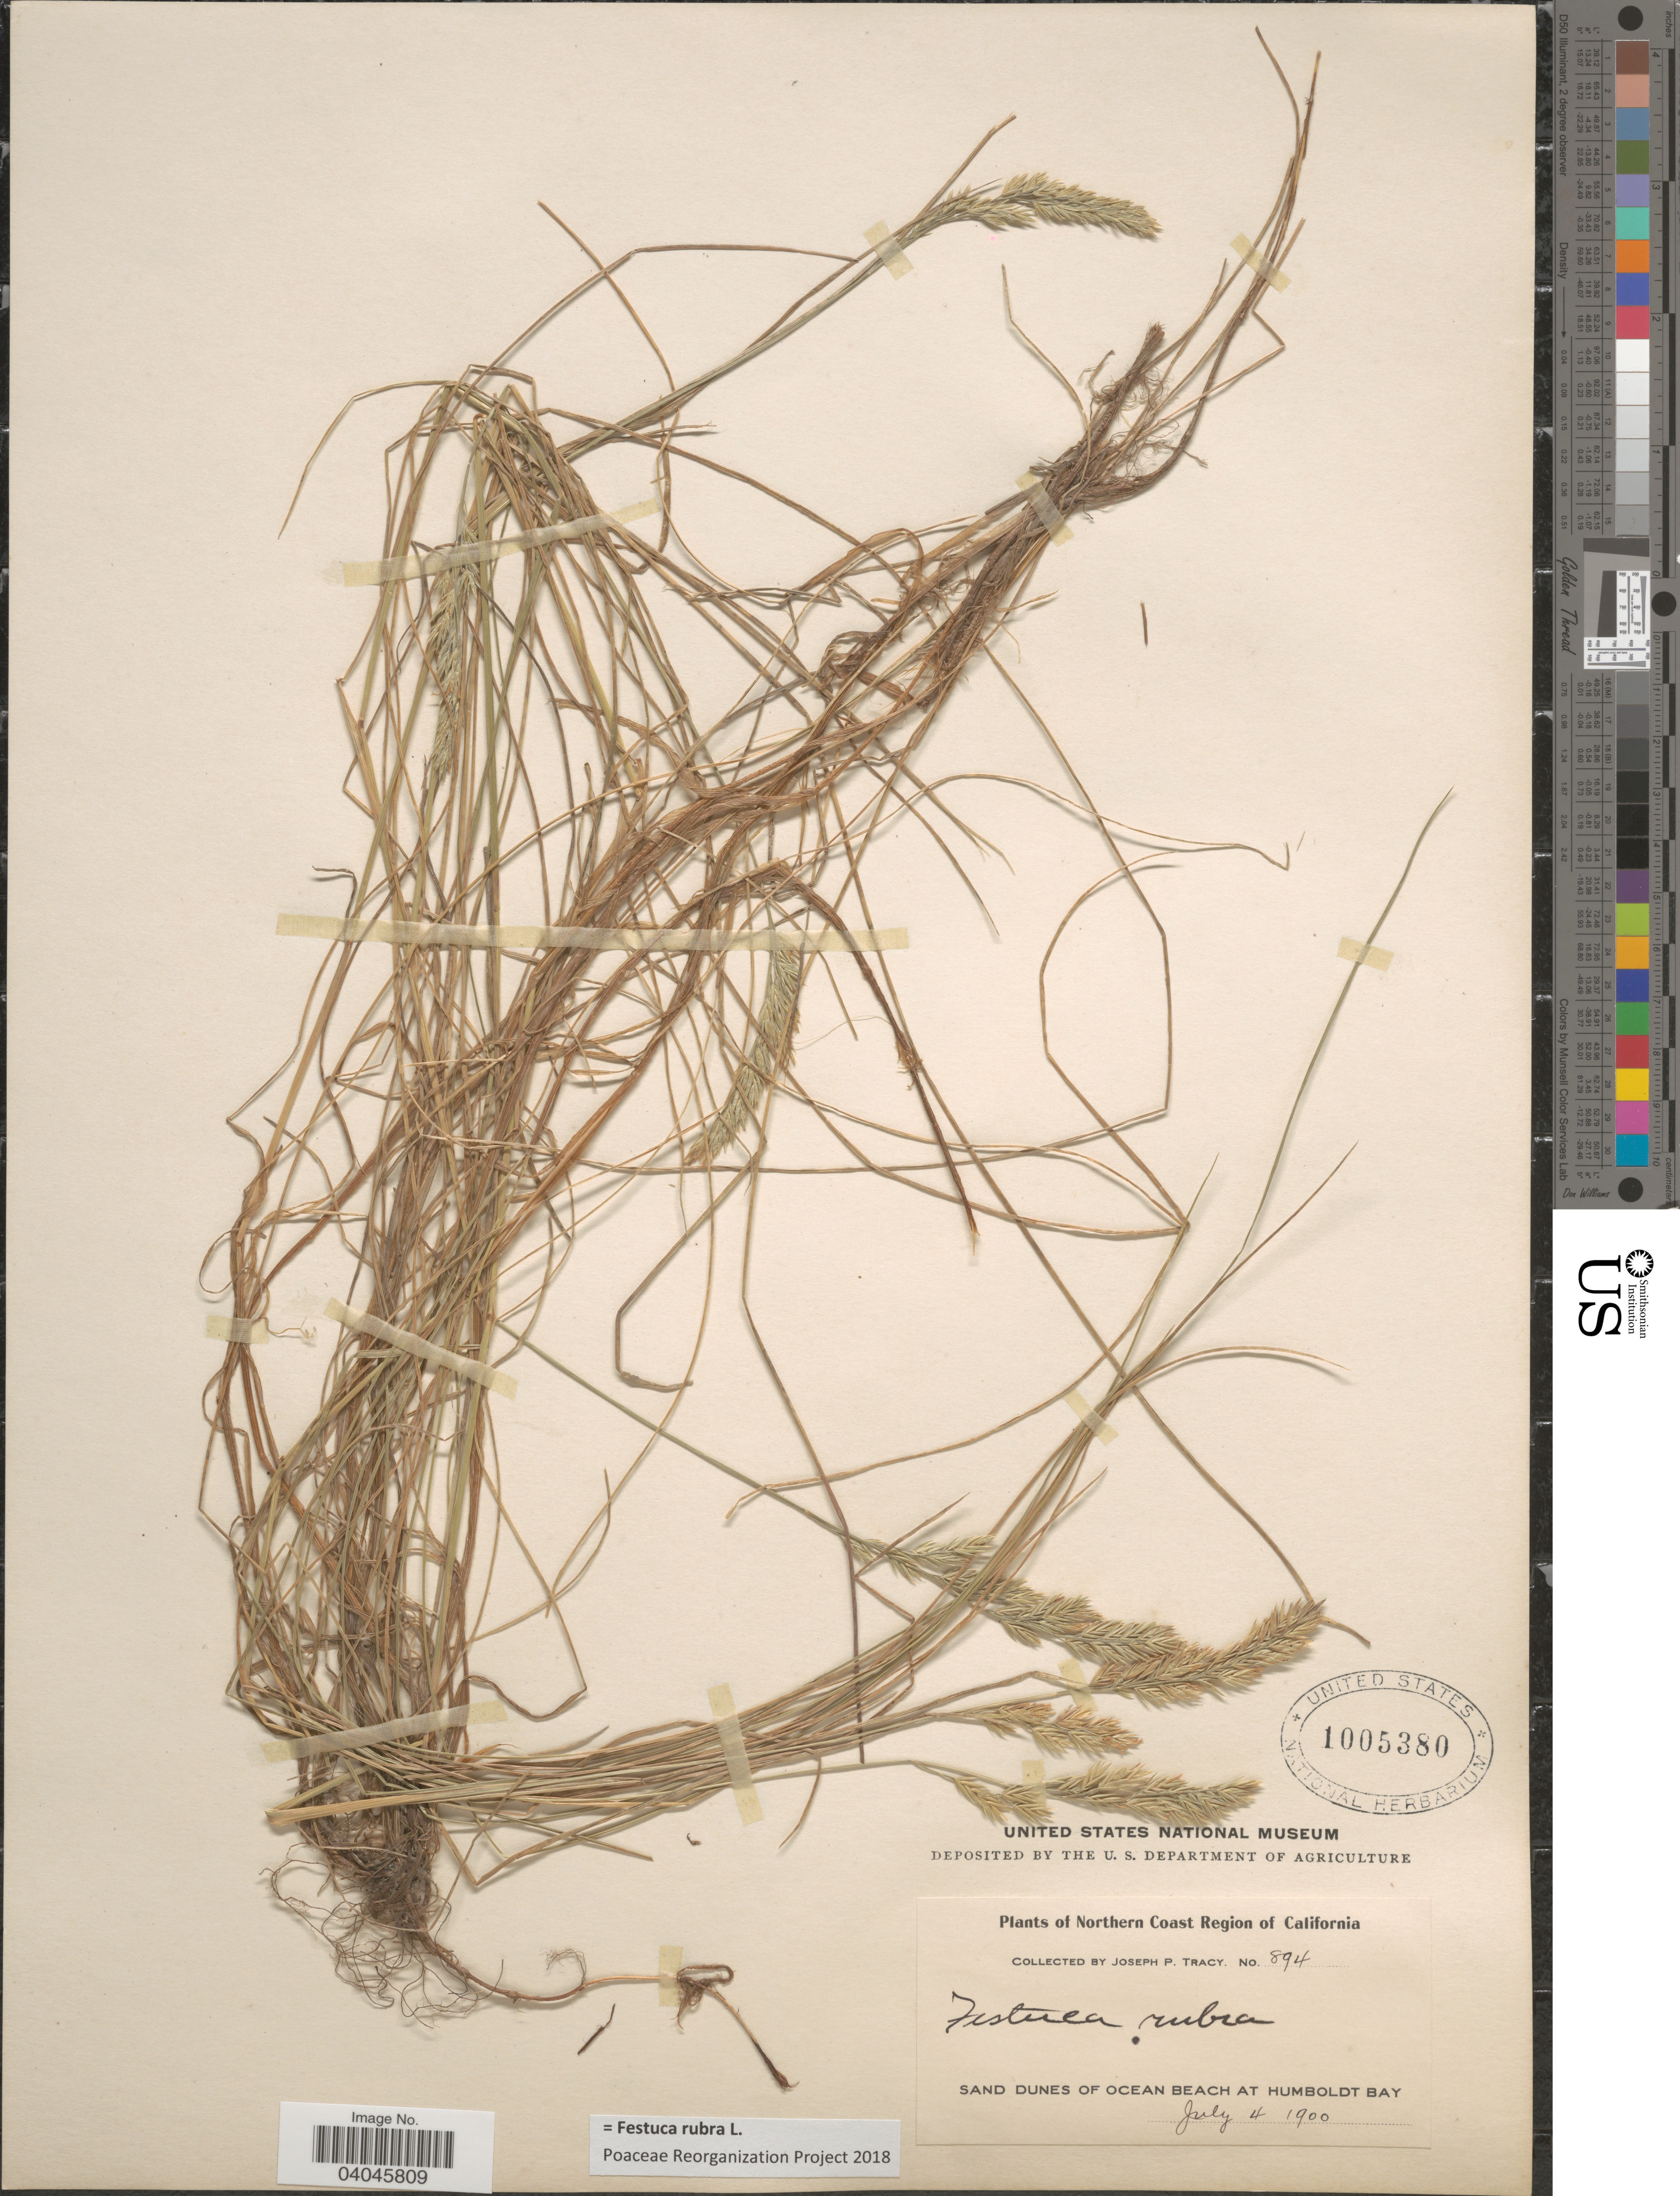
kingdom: Plantae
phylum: Tracheophyta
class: Liliopsida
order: Poales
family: Poaceae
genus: Festuca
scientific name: Festuca rubra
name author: L.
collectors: J. Tracy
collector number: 894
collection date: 1900-07-04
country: United States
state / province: California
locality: Northern Coast Region of California. Sand dunes of Ocean Beach at Humboldt Bay.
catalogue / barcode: US 1005380